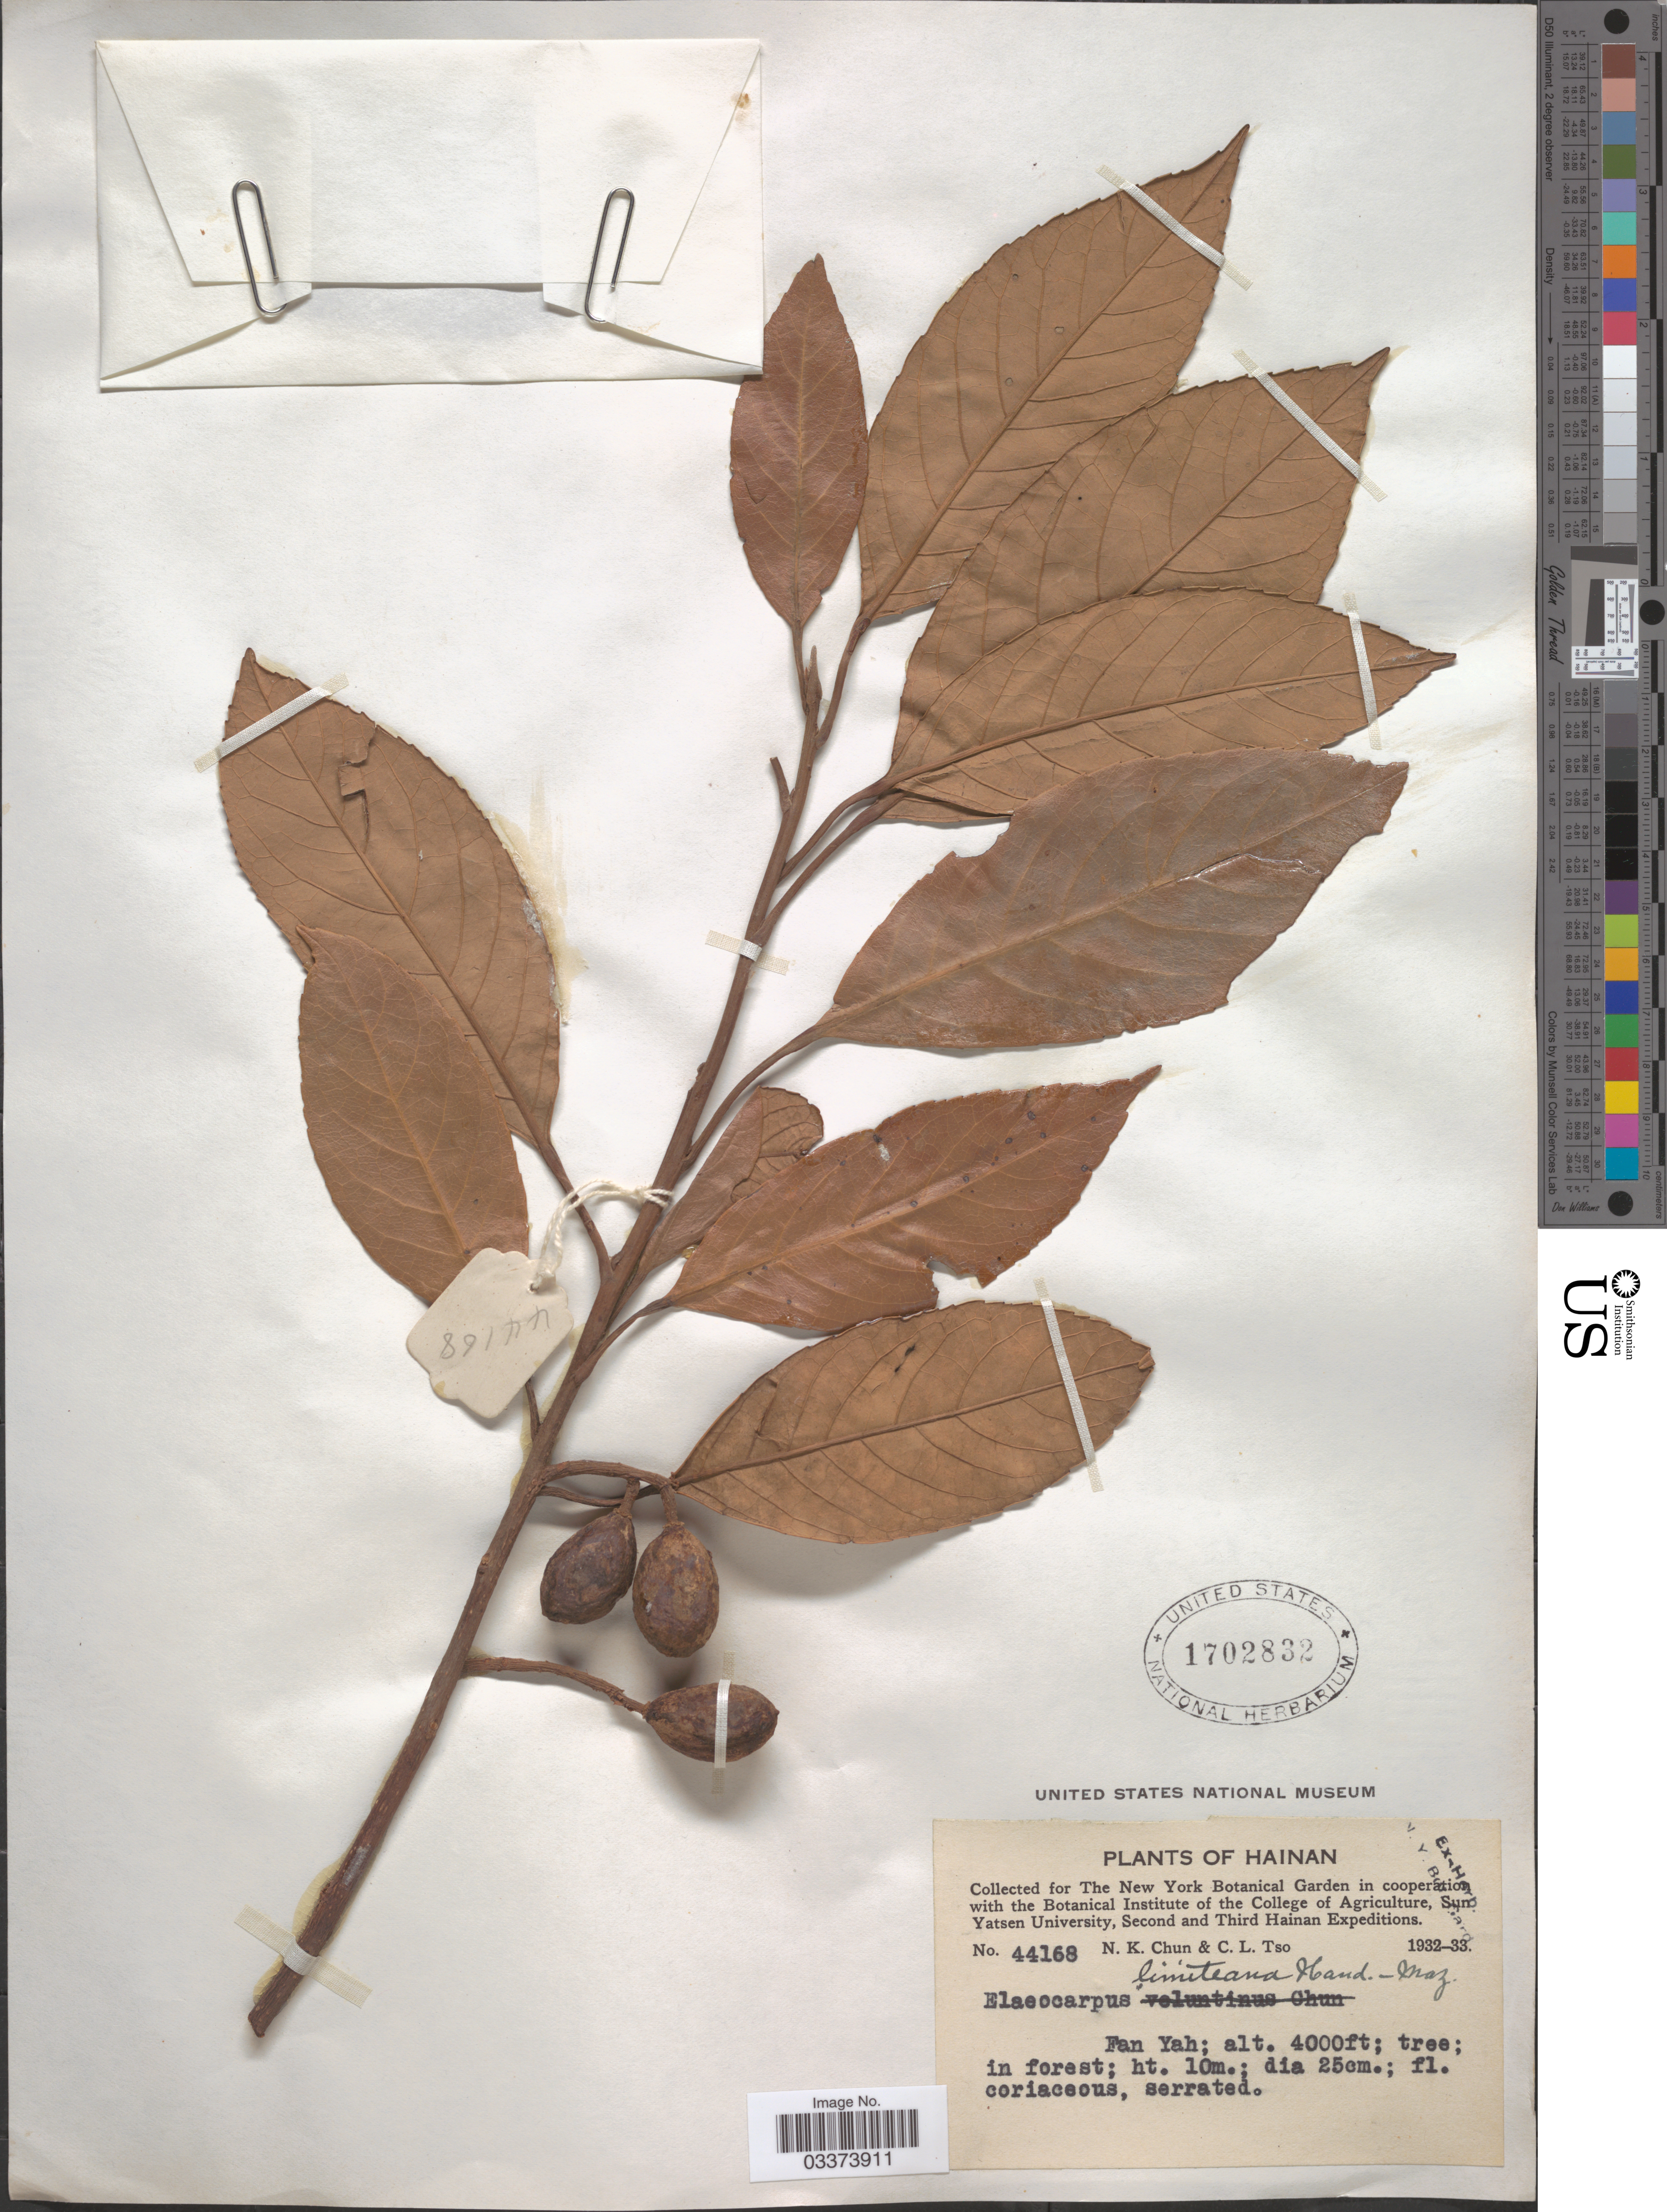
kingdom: Plantae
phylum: Tracheophyta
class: Magnoliopsida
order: Oxalidales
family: Elaeocarpaceae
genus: Elaeocarpus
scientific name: Elaeocarpus limitaneus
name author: Hand.-Mazz.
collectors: N. K. Chun & C. Tso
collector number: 44168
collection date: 1932/1933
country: China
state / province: Hainan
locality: Fan Yah.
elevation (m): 1219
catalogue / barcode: US 1702832